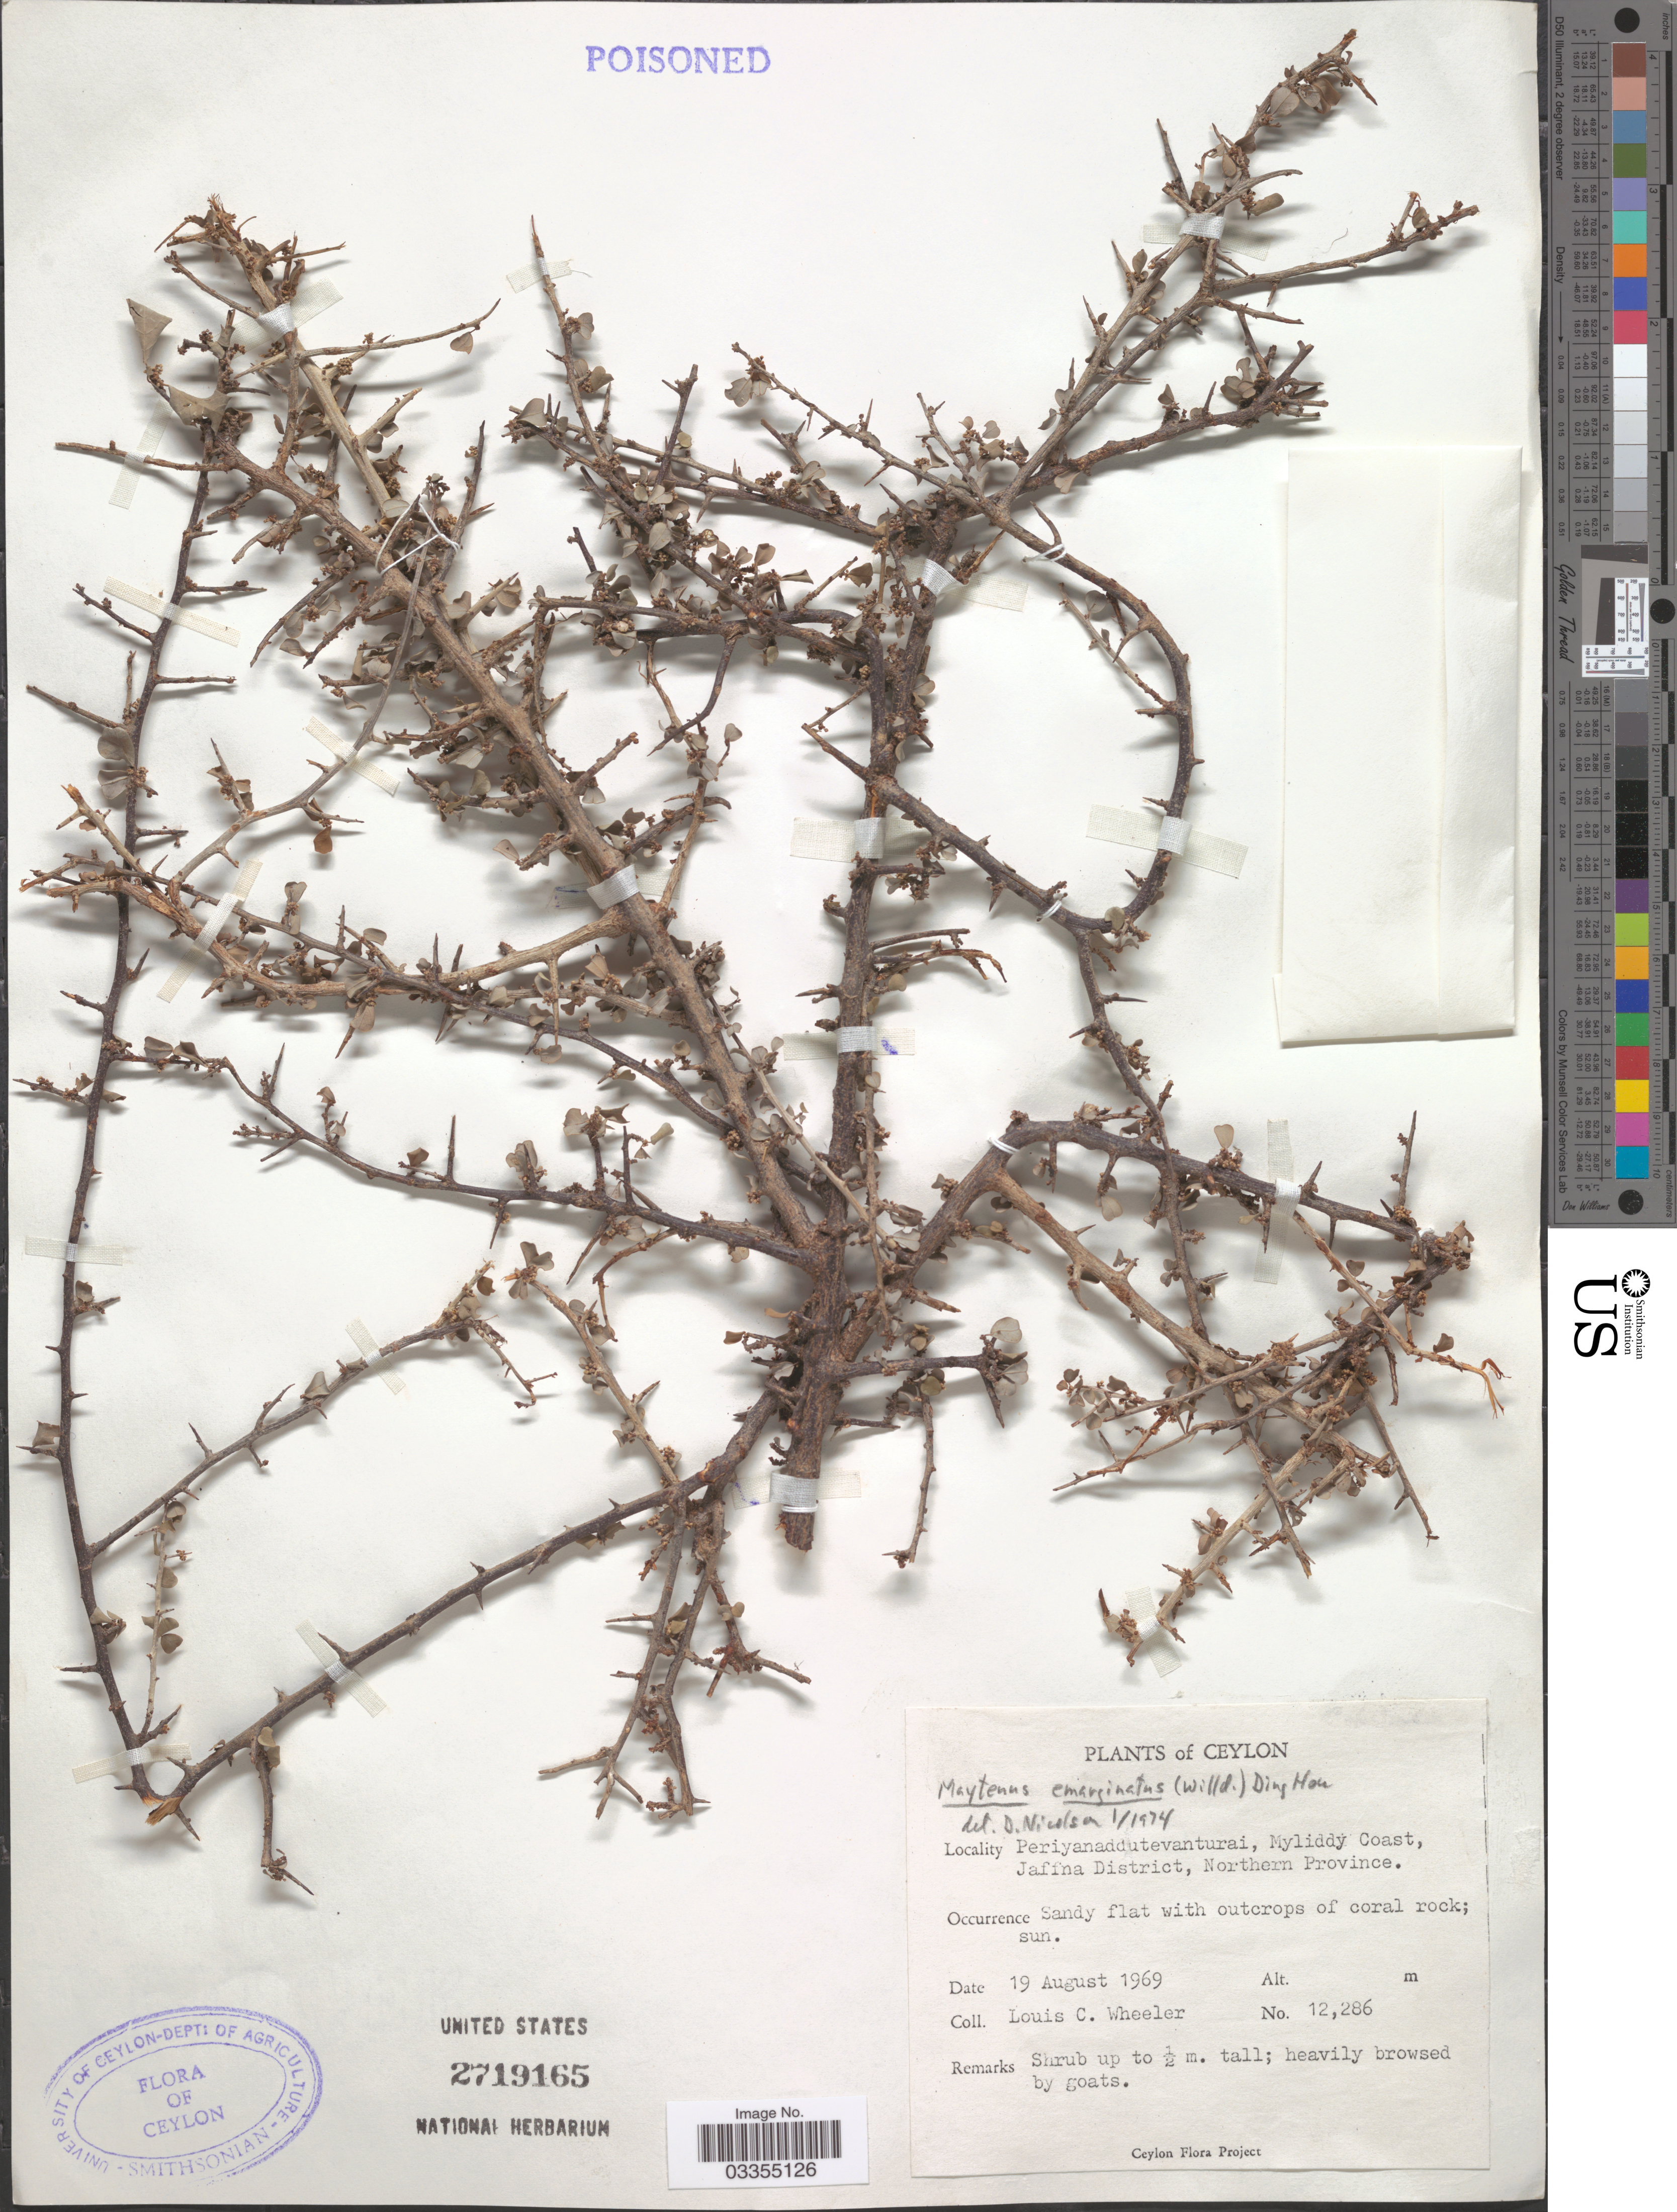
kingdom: Plantae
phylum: Tracheophyta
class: Magnoliopsida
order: Celastrales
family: Celastraceae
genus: Gymnosporia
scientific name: Gymnosporia emarginata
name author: (Willd.) Thwaites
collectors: L. C. Wheeler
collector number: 12286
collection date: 1969-08-19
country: Sri Lanka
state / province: Northern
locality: Ceylon. Periyanaddutevanturai, Myliddy Coast, Jaffna District.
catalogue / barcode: US 2719165